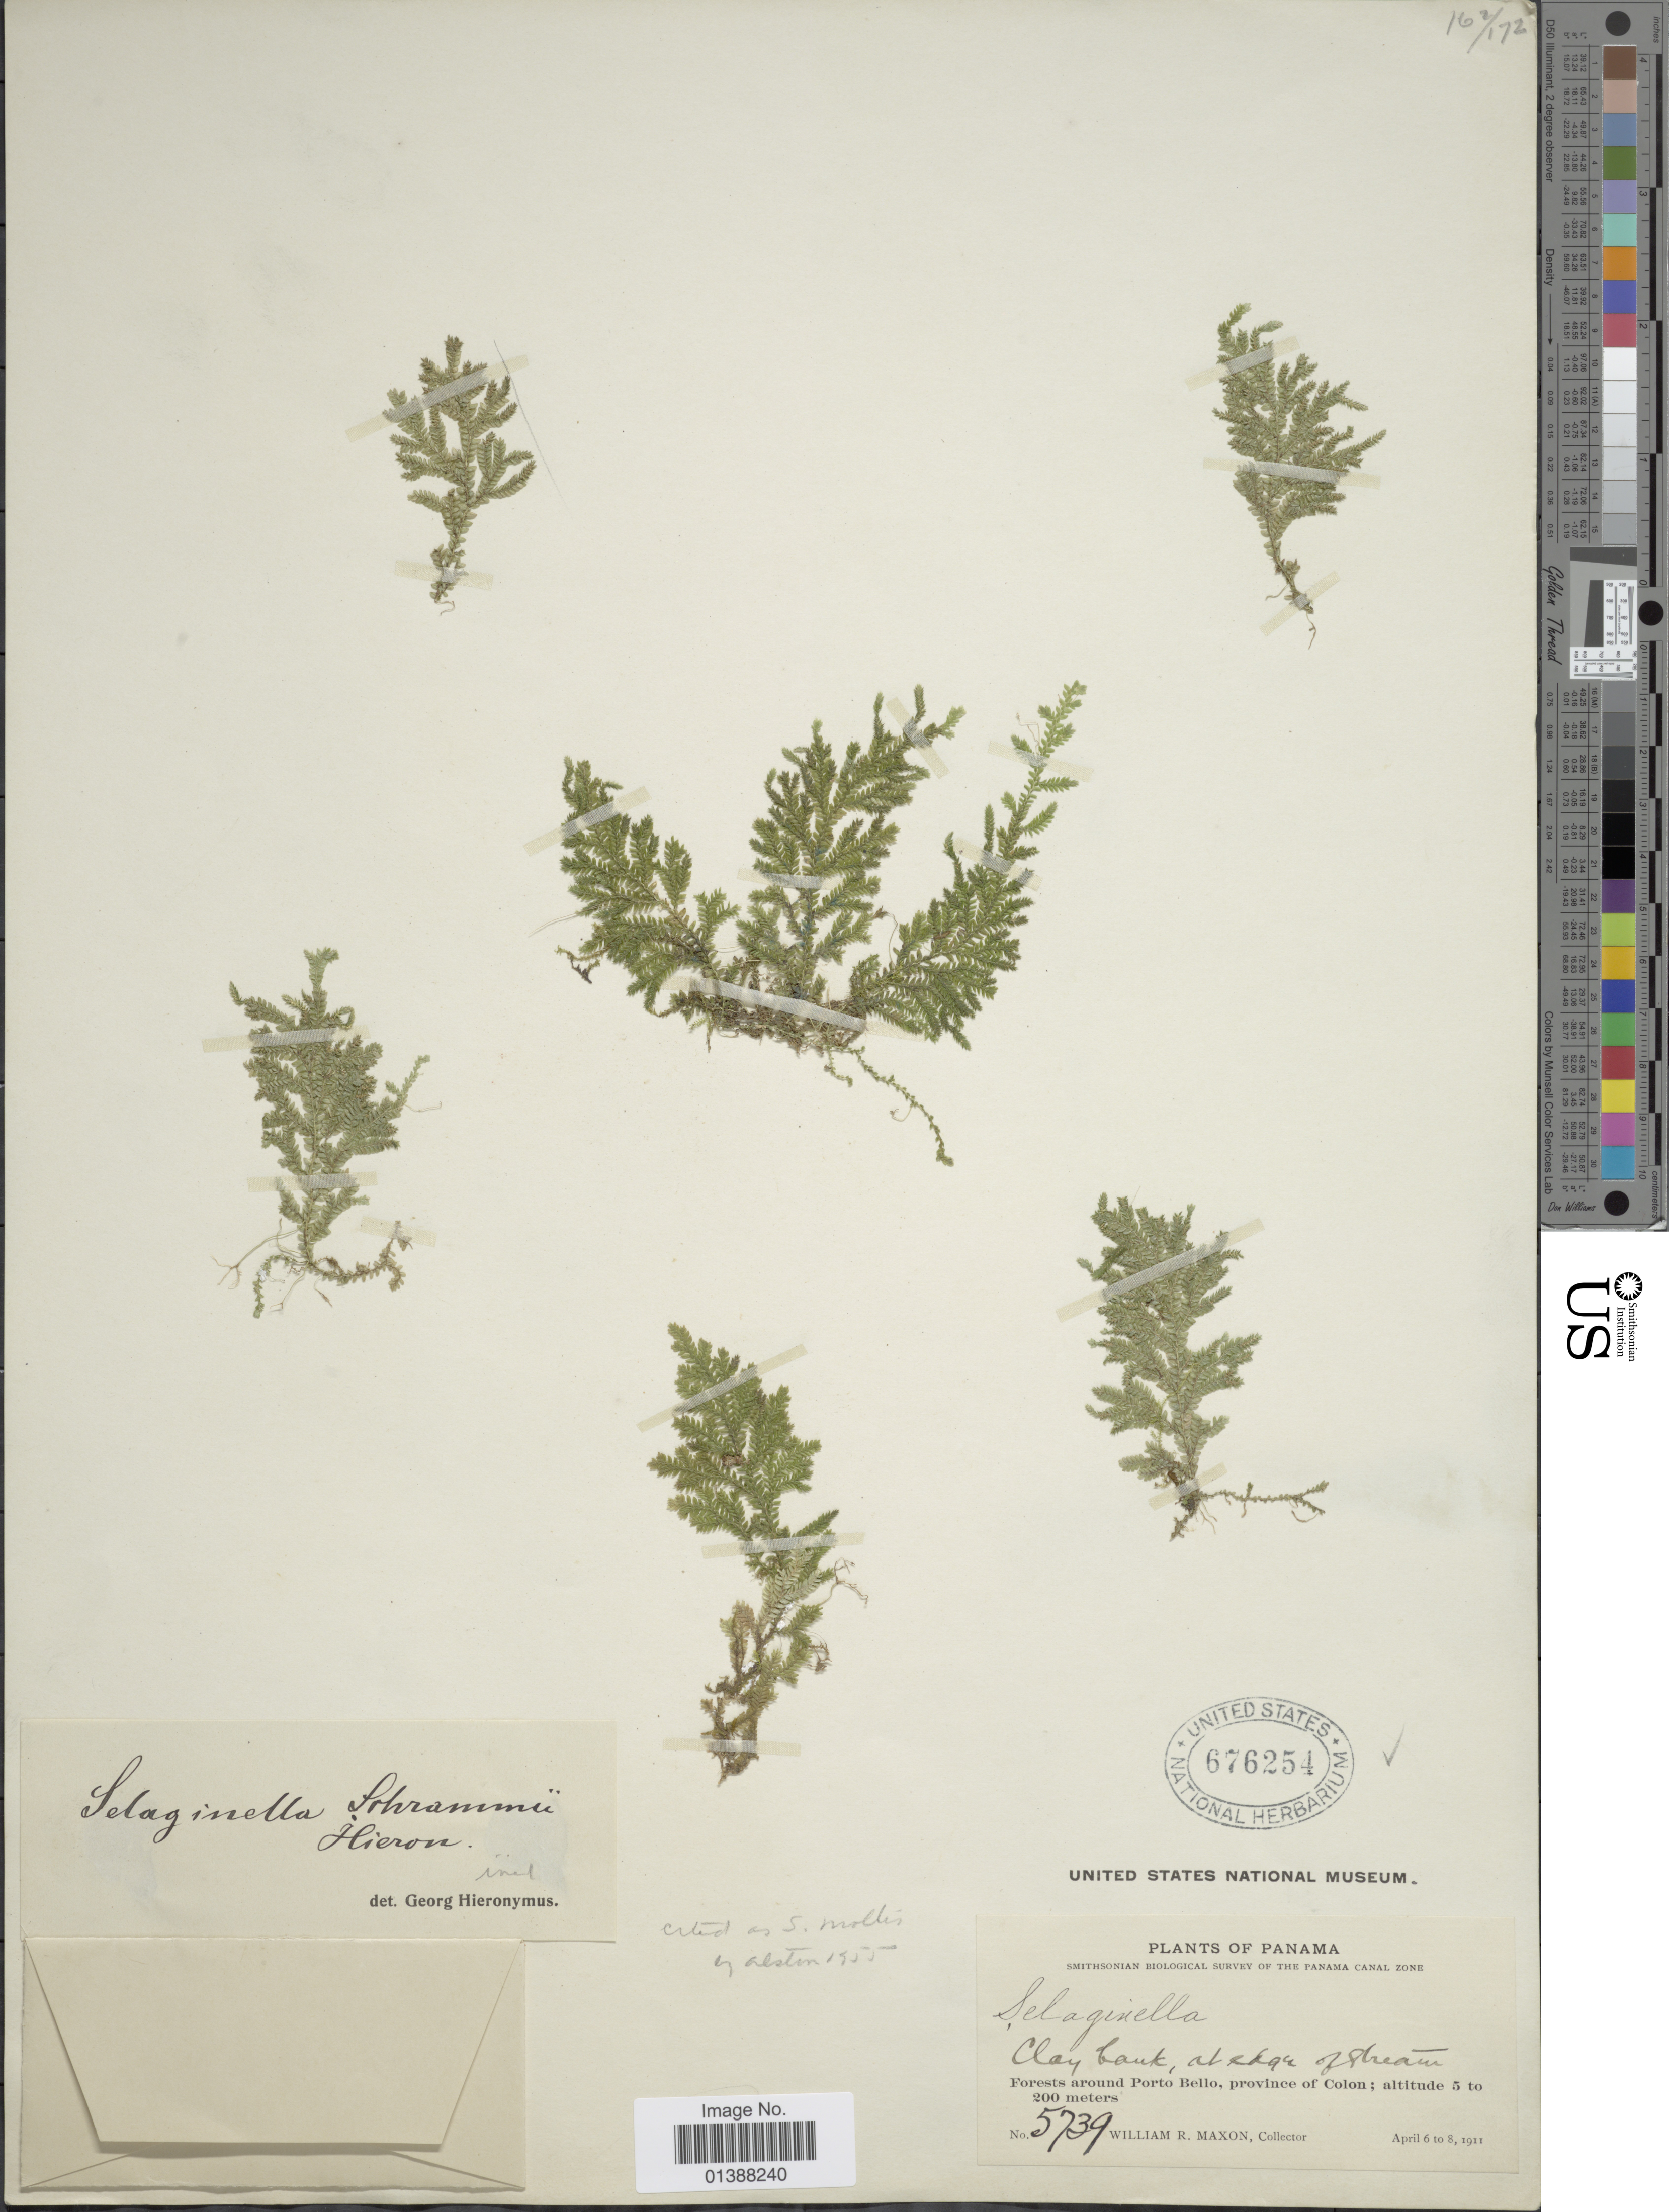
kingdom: Plantae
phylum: Tracheophyta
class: Lycopodiopsida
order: Selaginellales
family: Selaginellaceae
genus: Selaginella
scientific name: Selaginella mollis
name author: A. Braun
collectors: W. R. Maxon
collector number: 5739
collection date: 1911-04-06/1911-04-08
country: Panama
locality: Forest around Porto Bello, province of Colon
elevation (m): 5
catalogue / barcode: US 676254